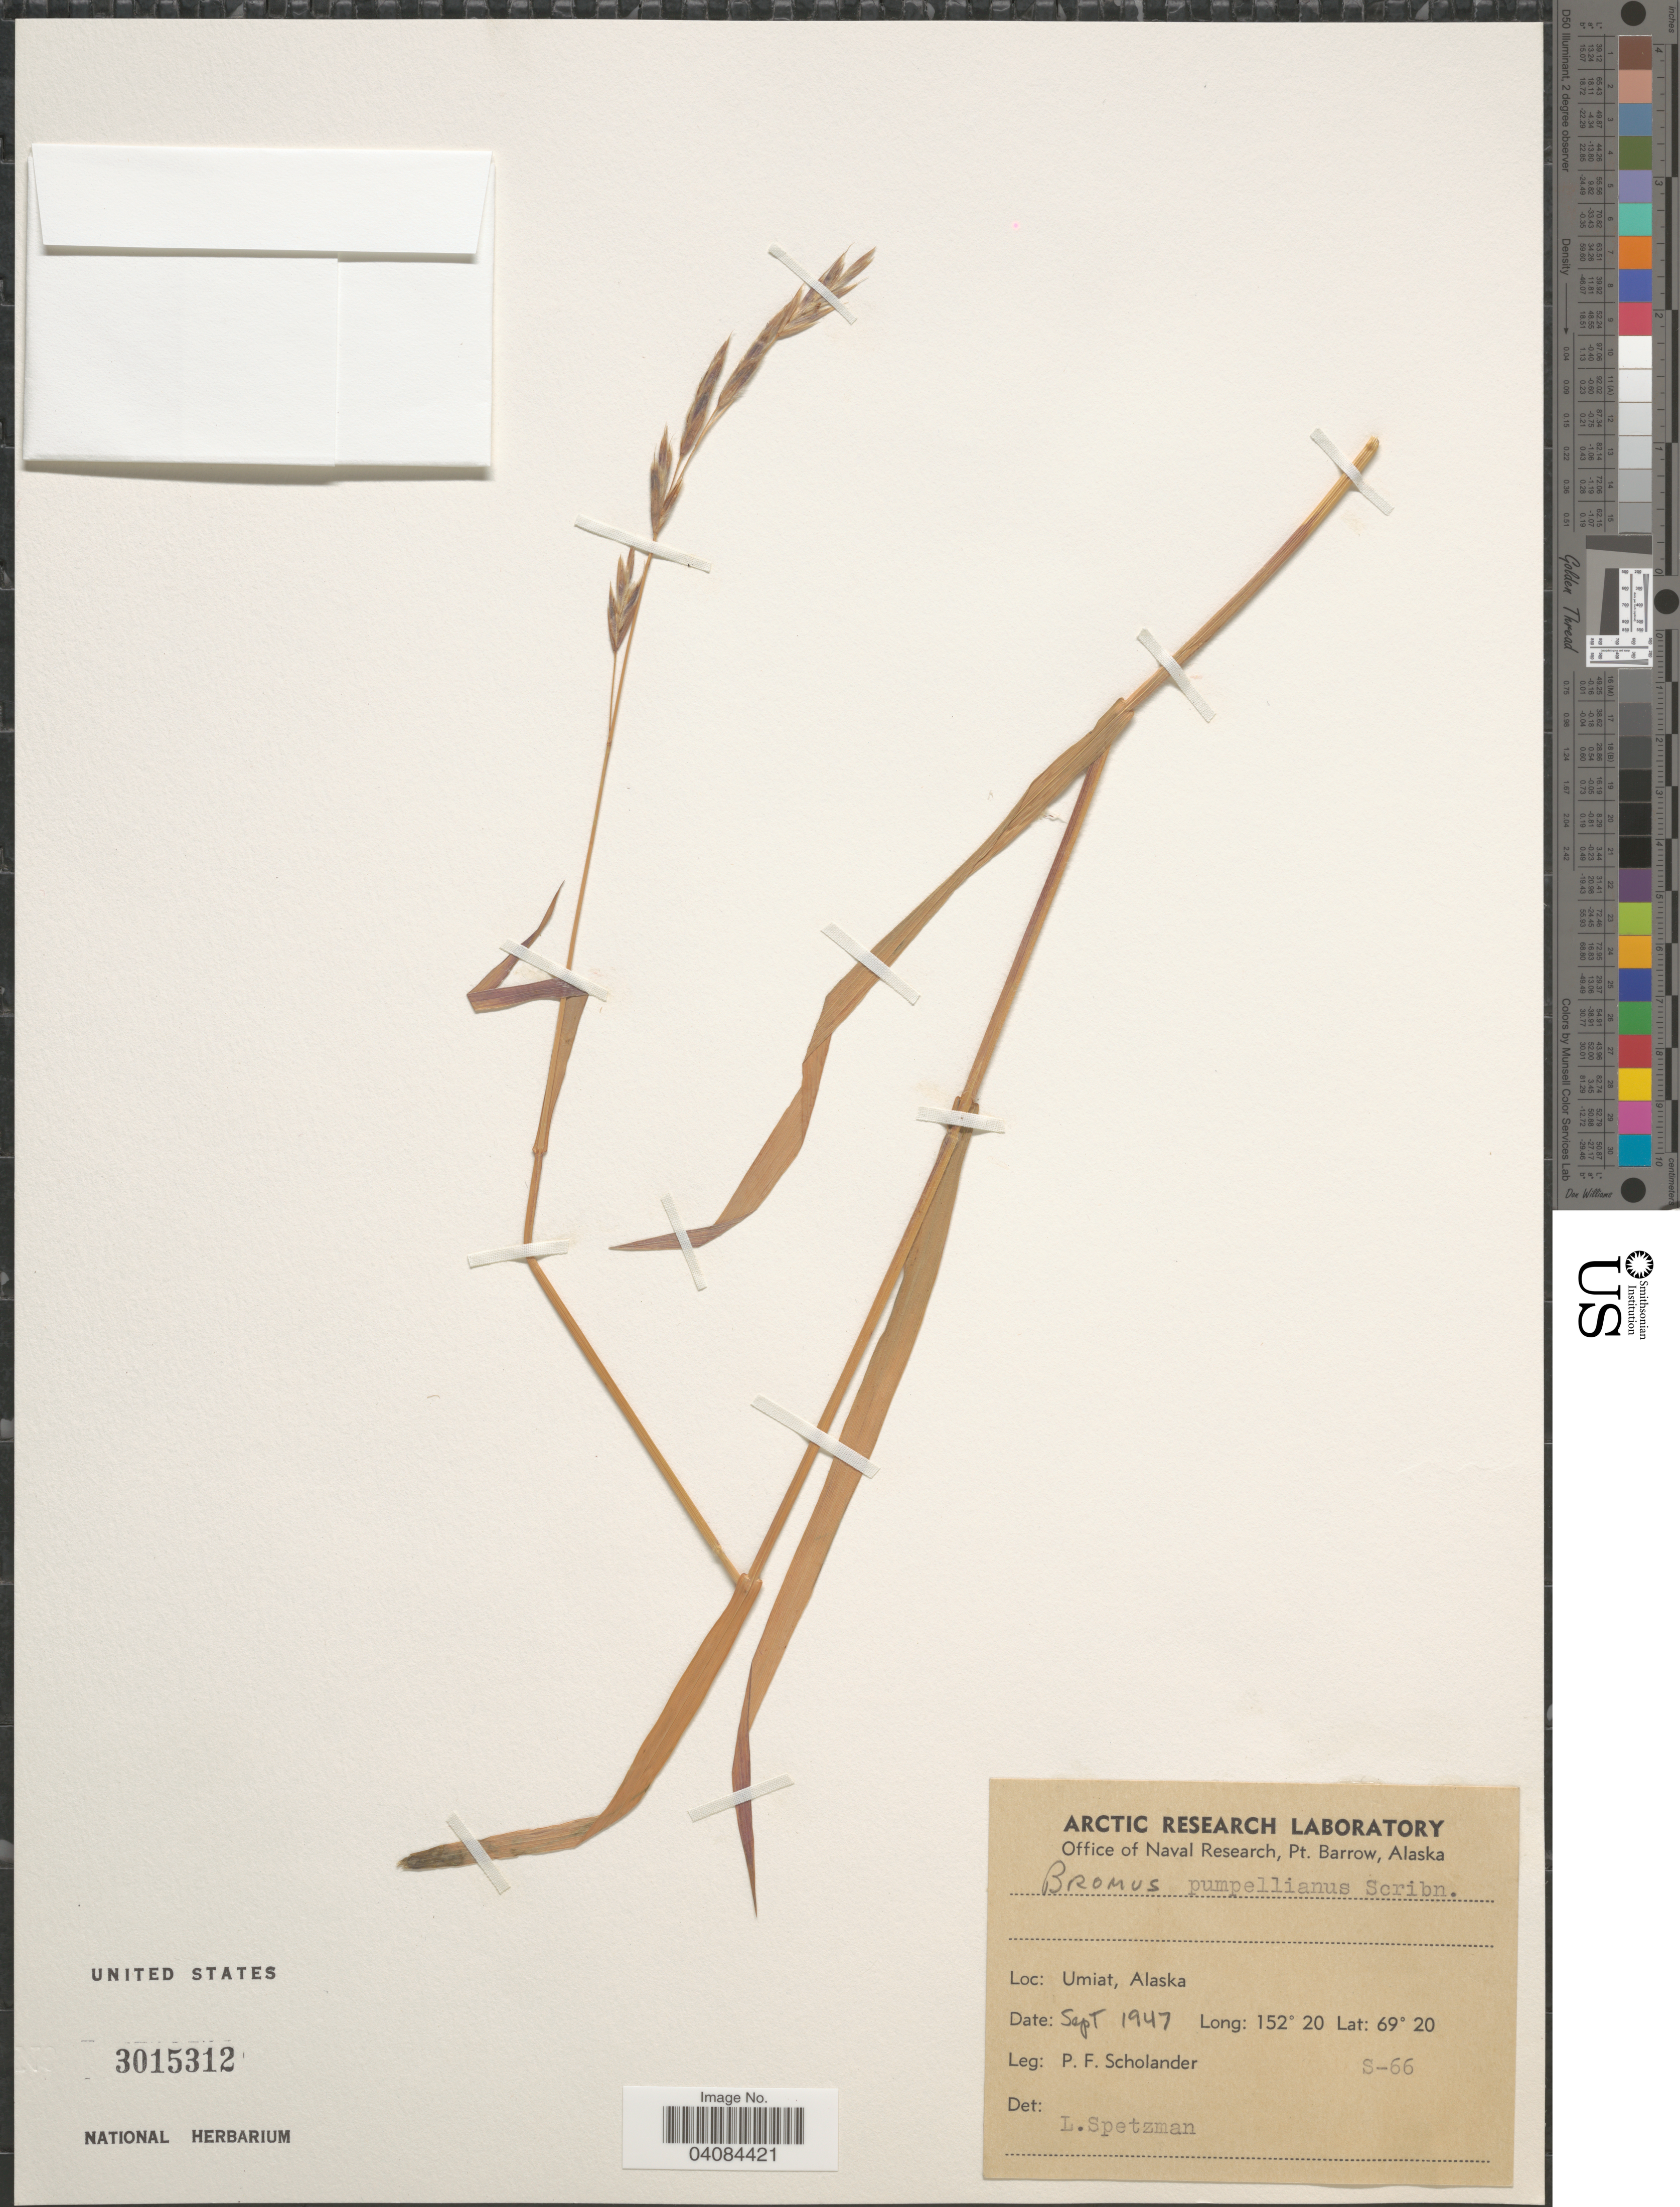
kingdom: Plantae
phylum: Tracheophyta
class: Liliopsida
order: Poales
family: Poaceae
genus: Bromus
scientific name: Bromus pumpellianus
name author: Scribn.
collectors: P. Scholander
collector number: S-66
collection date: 1947-09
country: United States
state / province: Alaska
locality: Umiat.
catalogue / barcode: US 3015312